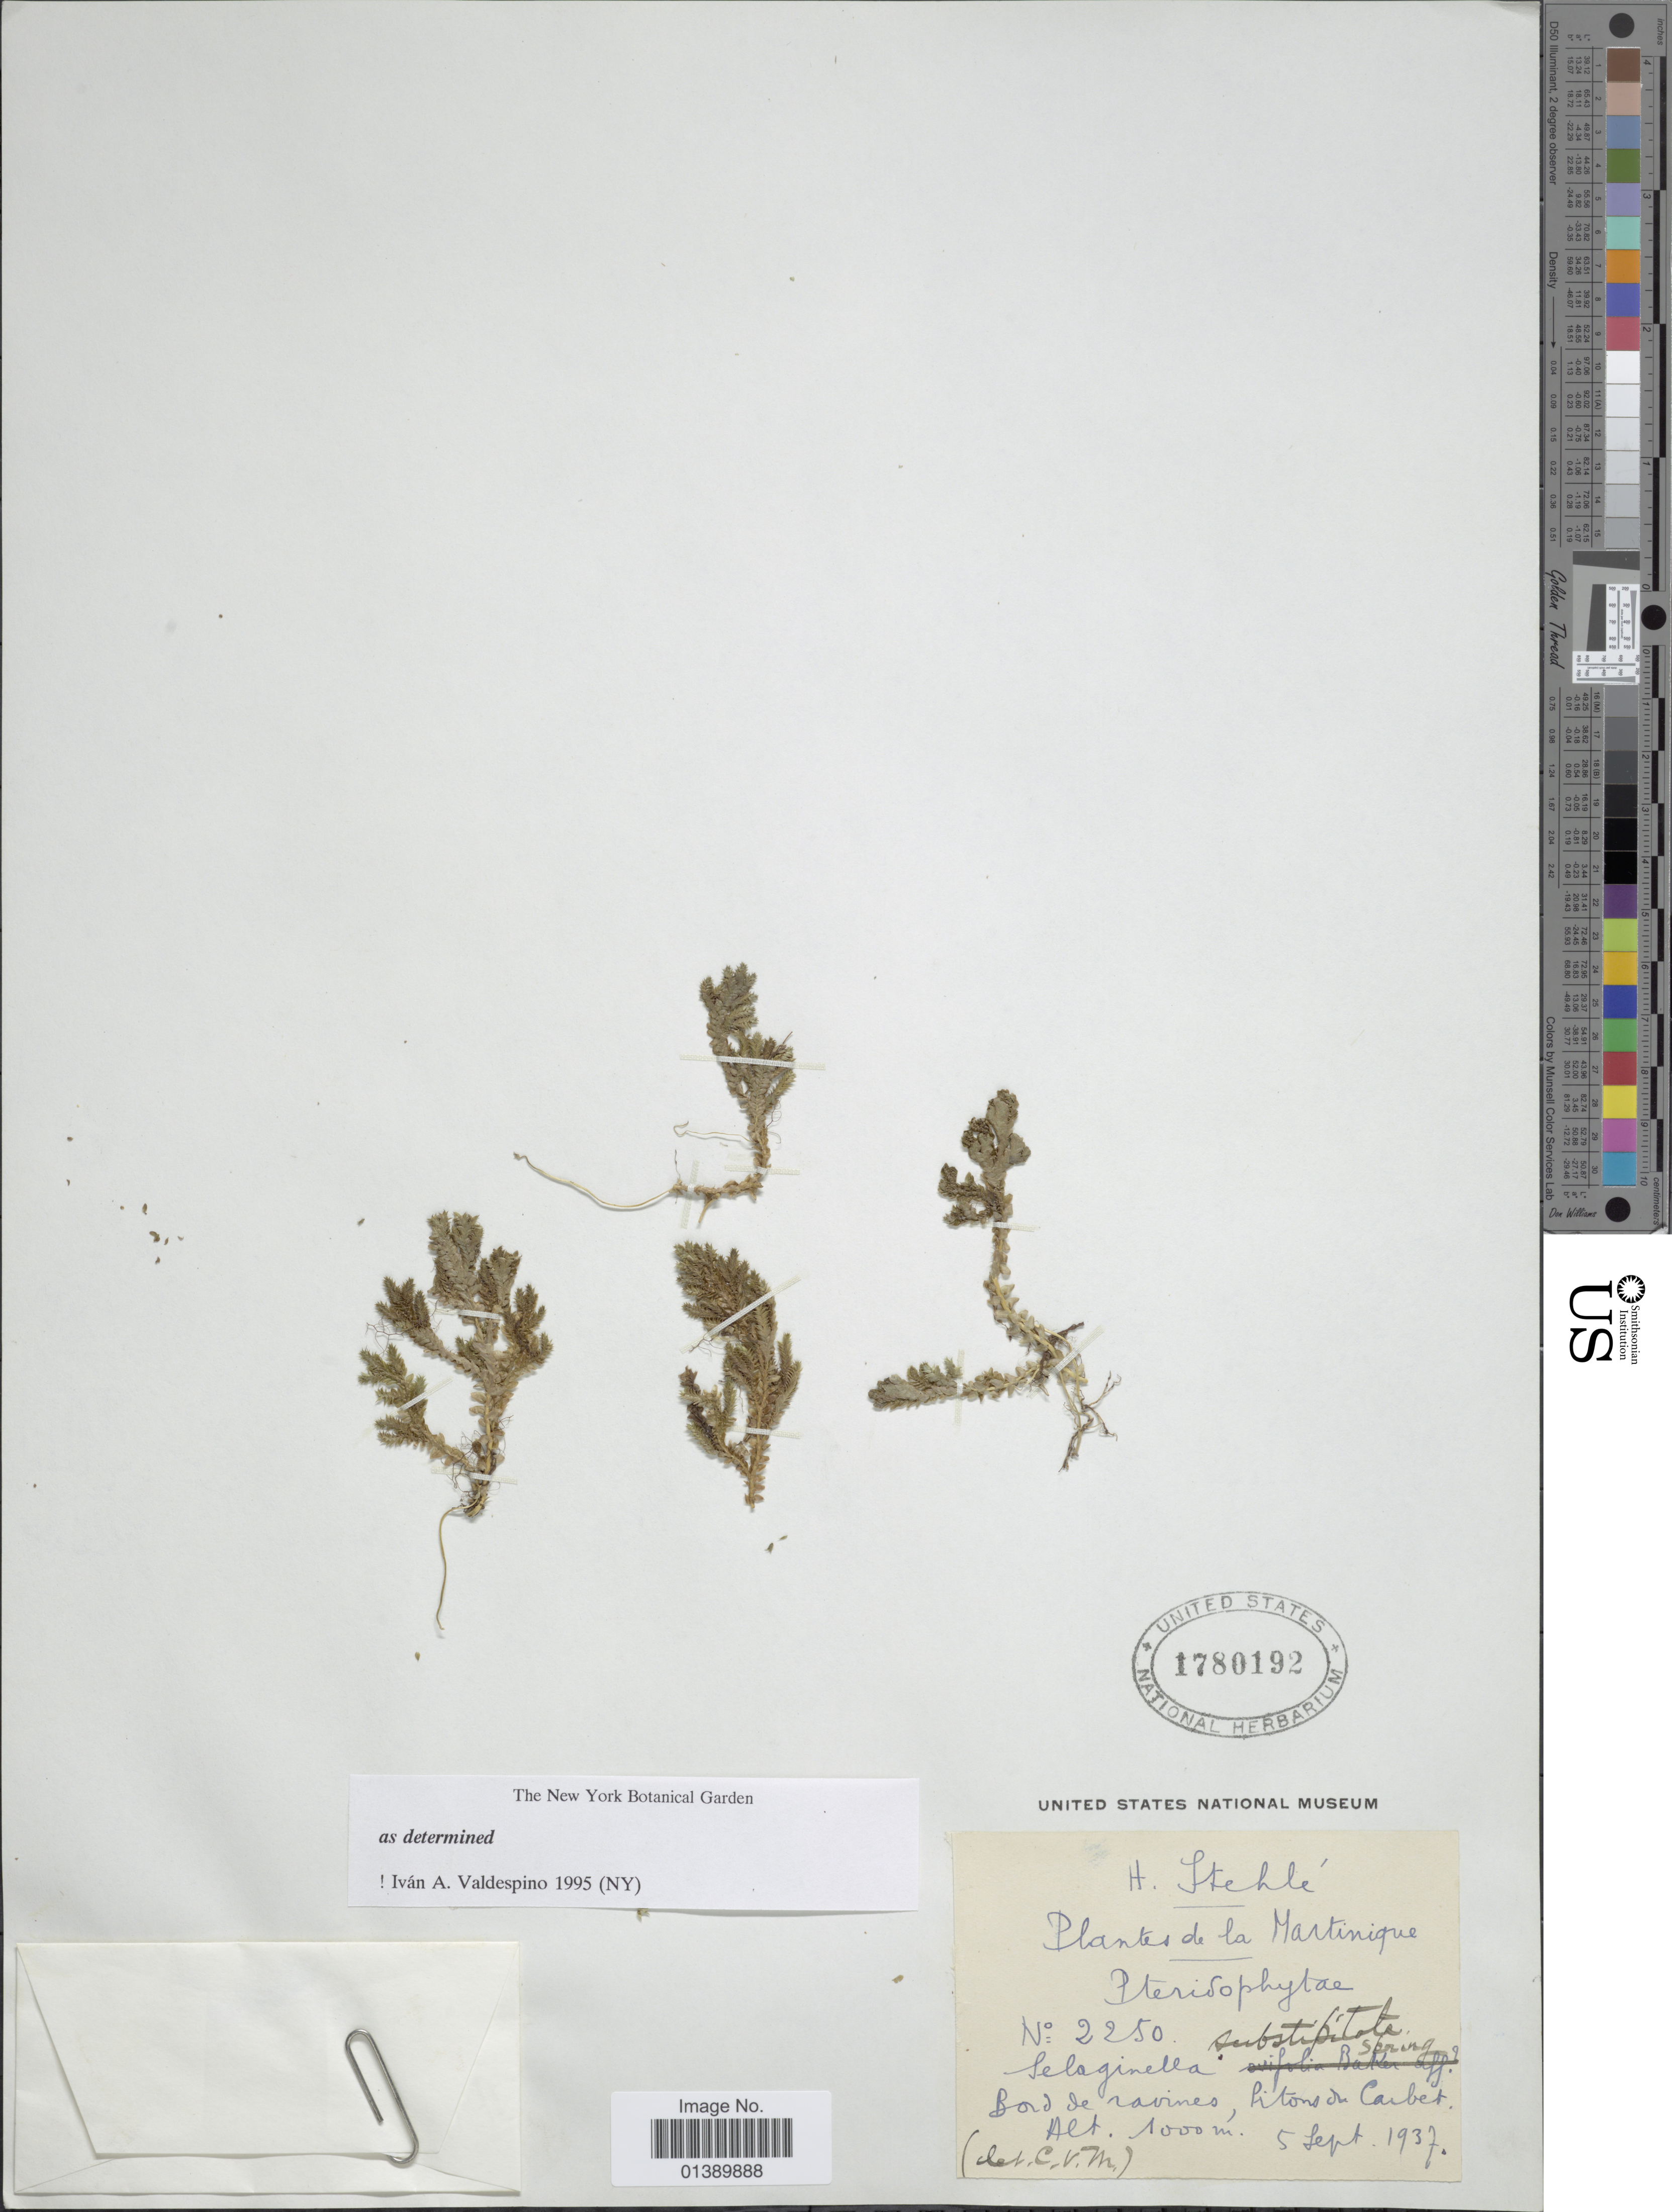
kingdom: Plantae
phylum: Tracheophyta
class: Lycopodiopsida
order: Selaginellales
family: Selaginellaceae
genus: Selaginella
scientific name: Selaginella substipitata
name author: Spring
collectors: H. Stehlé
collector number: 2250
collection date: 1937-09-05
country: Martinique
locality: Bord de ravines, Pitons du Carbet.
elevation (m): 1000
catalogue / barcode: US 1780192